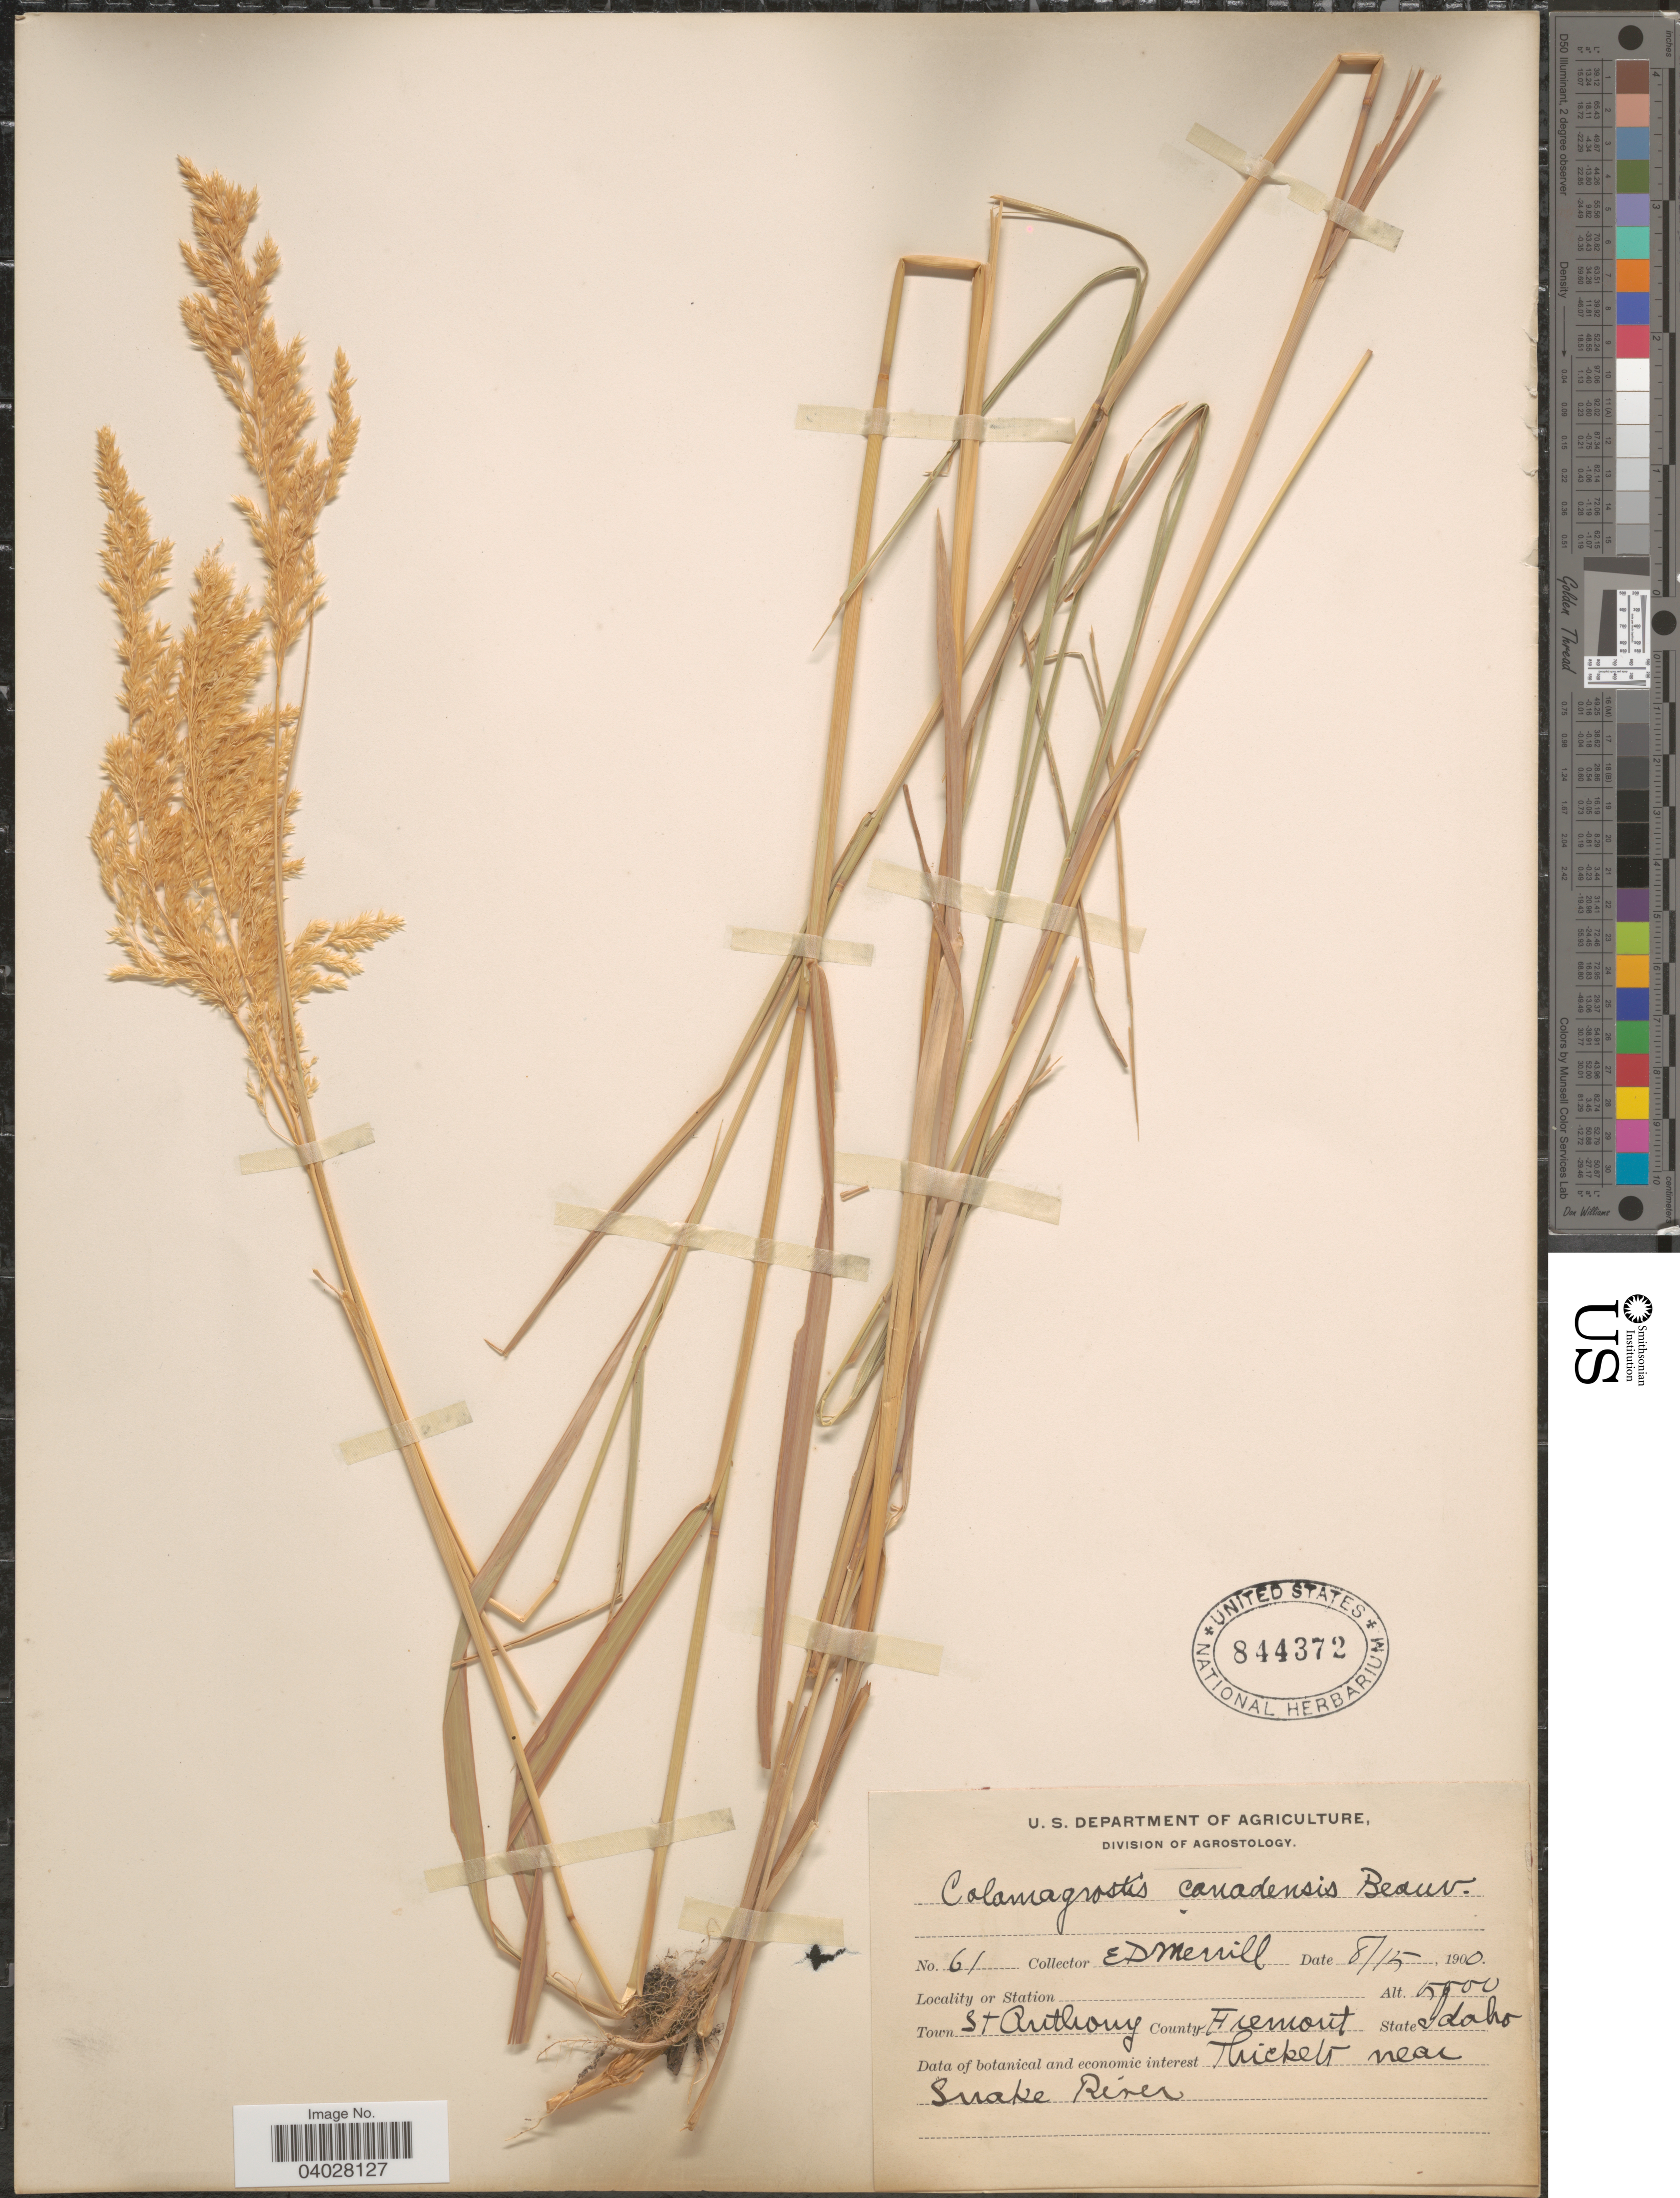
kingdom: Plantae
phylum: Tracheophyta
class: Liliopsida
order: Poales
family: Poaceae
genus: Calamagrostis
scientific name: Calamagrostis canadensis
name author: (Michx.) P. Beauv.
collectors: E. D. Merrill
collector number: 61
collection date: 1900-08-15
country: United States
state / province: Idaho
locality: Town St Anthony. County Fremont. Thickets near Snake River.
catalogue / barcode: US 844372